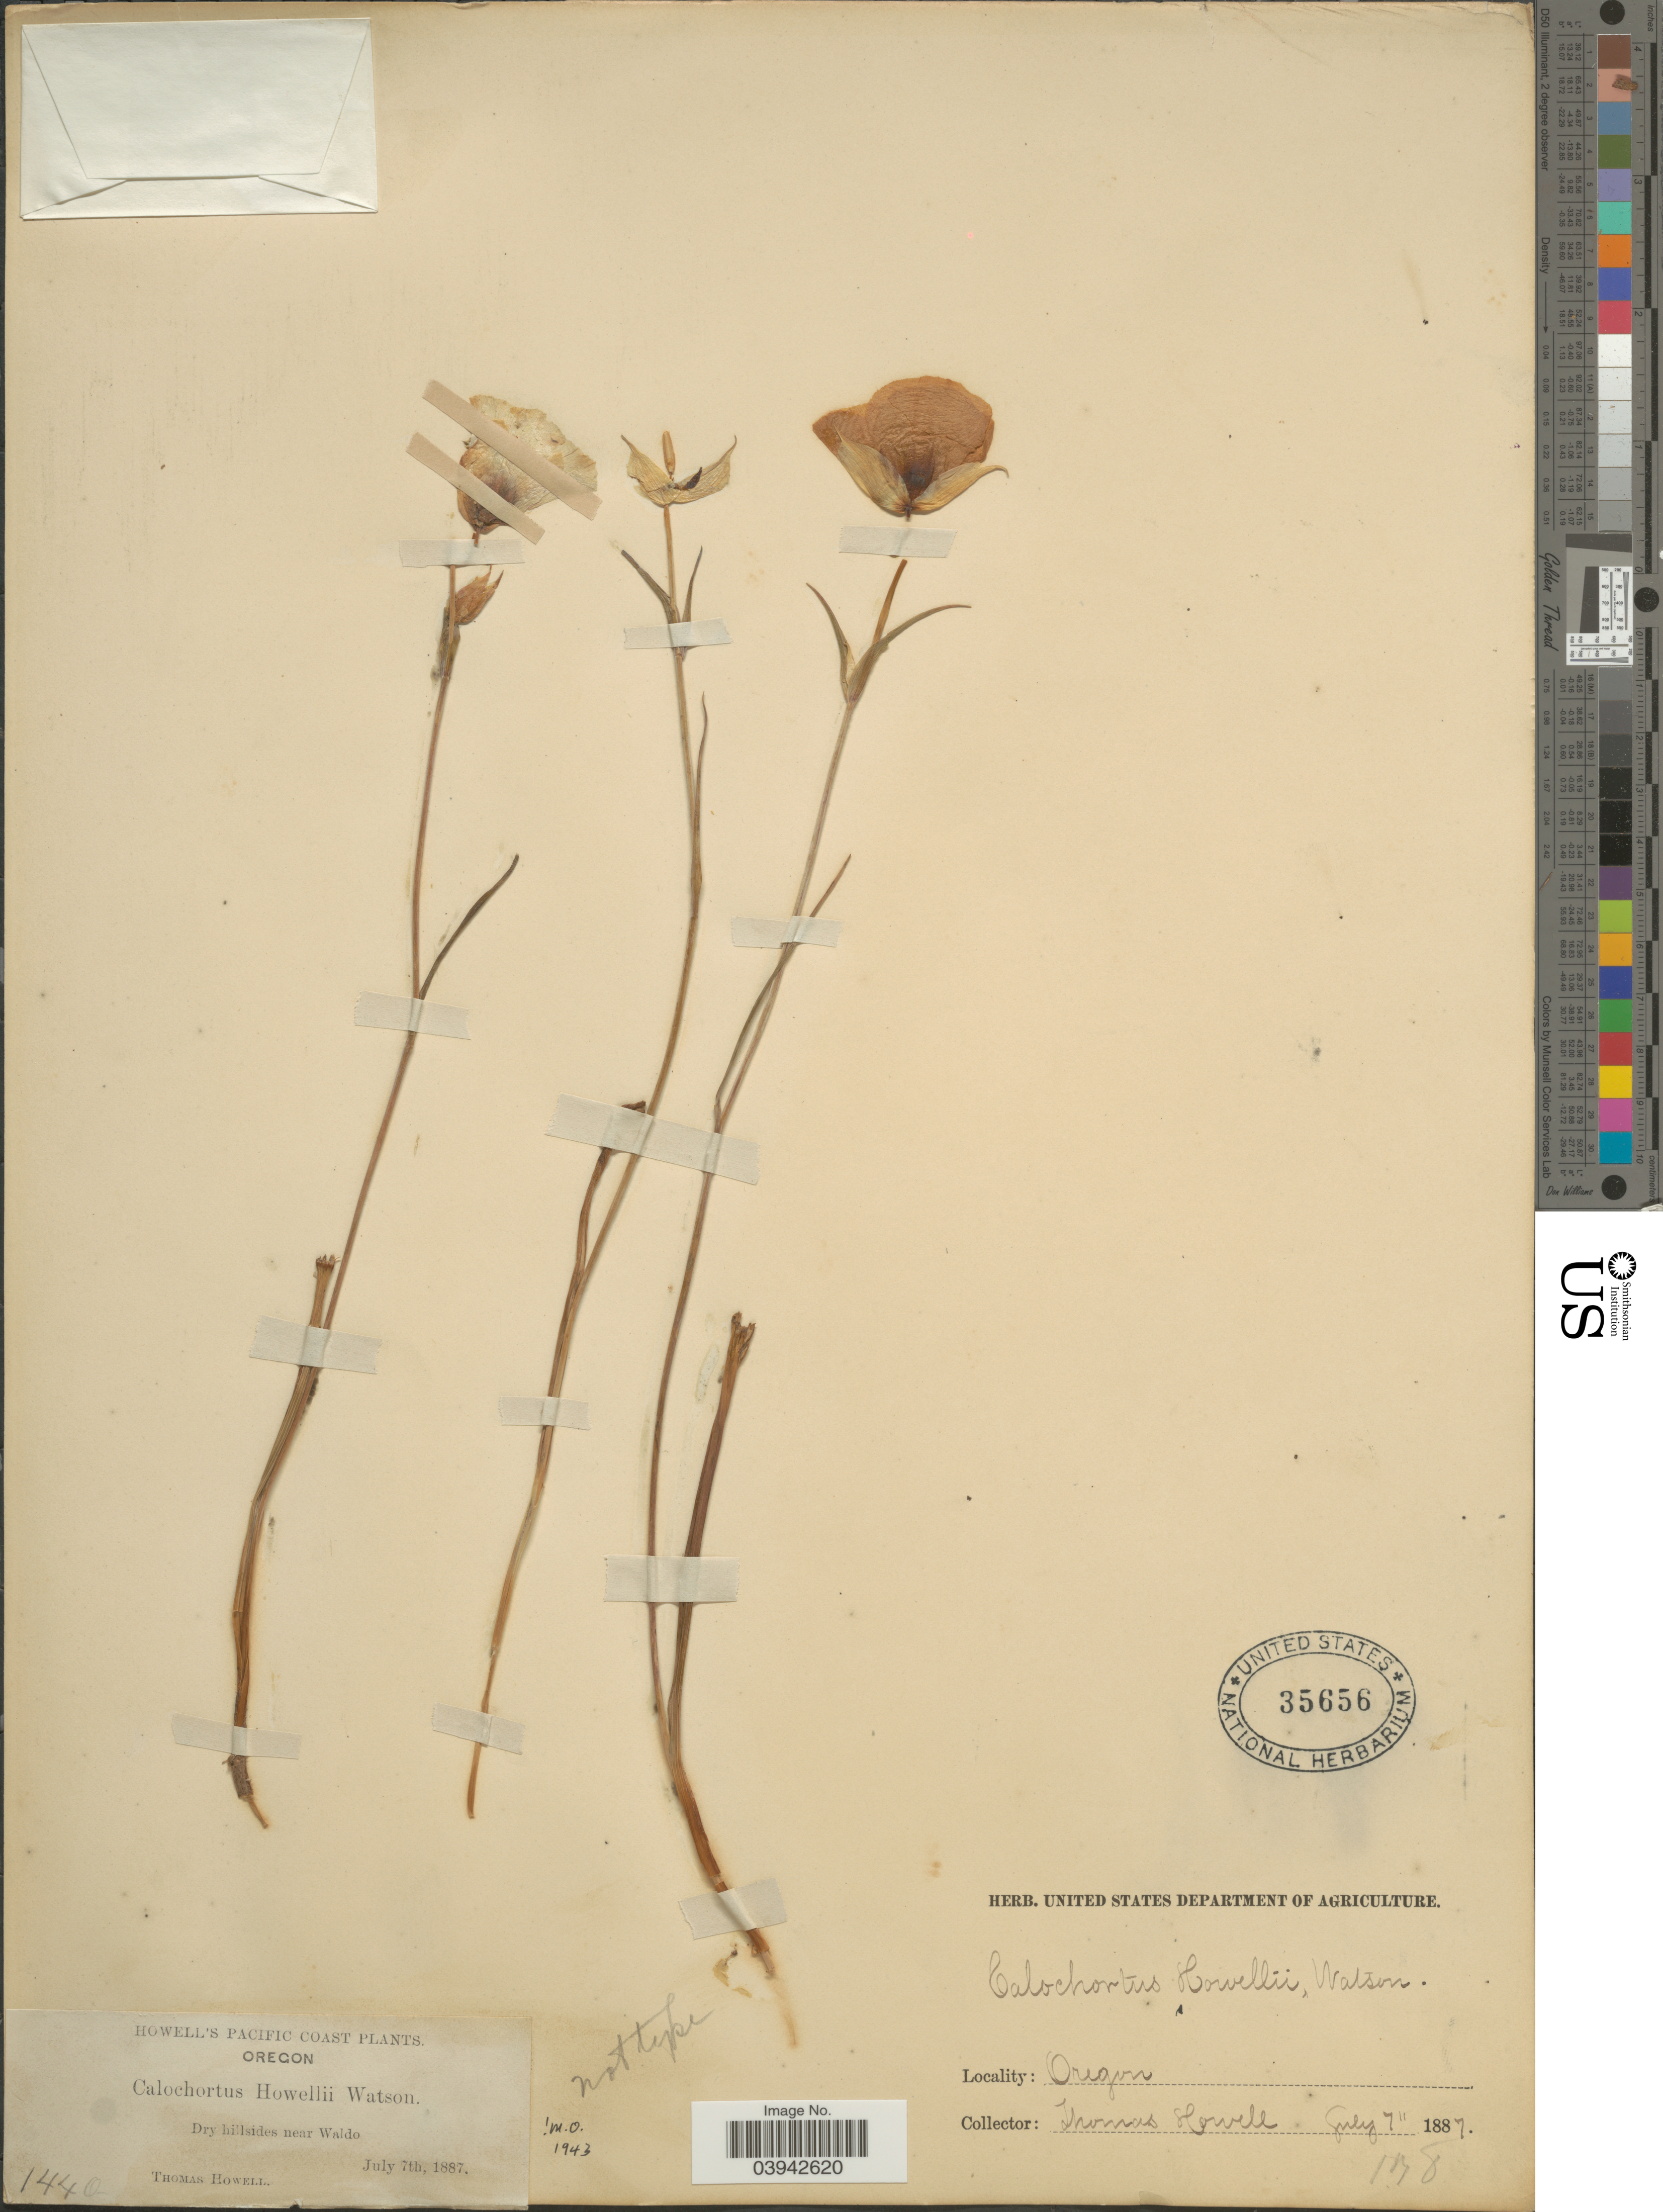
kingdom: Plantae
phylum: Tracheophyta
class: Liliopsida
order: Liliales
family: Liliaceae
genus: Calochortus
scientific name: Calochortus howellii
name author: S. Watson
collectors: T. Howell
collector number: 1440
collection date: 1887-07-07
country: United States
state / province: Oregon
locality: Pacific Coast. Dry hillsides near Waldo.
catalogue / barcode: US 35656